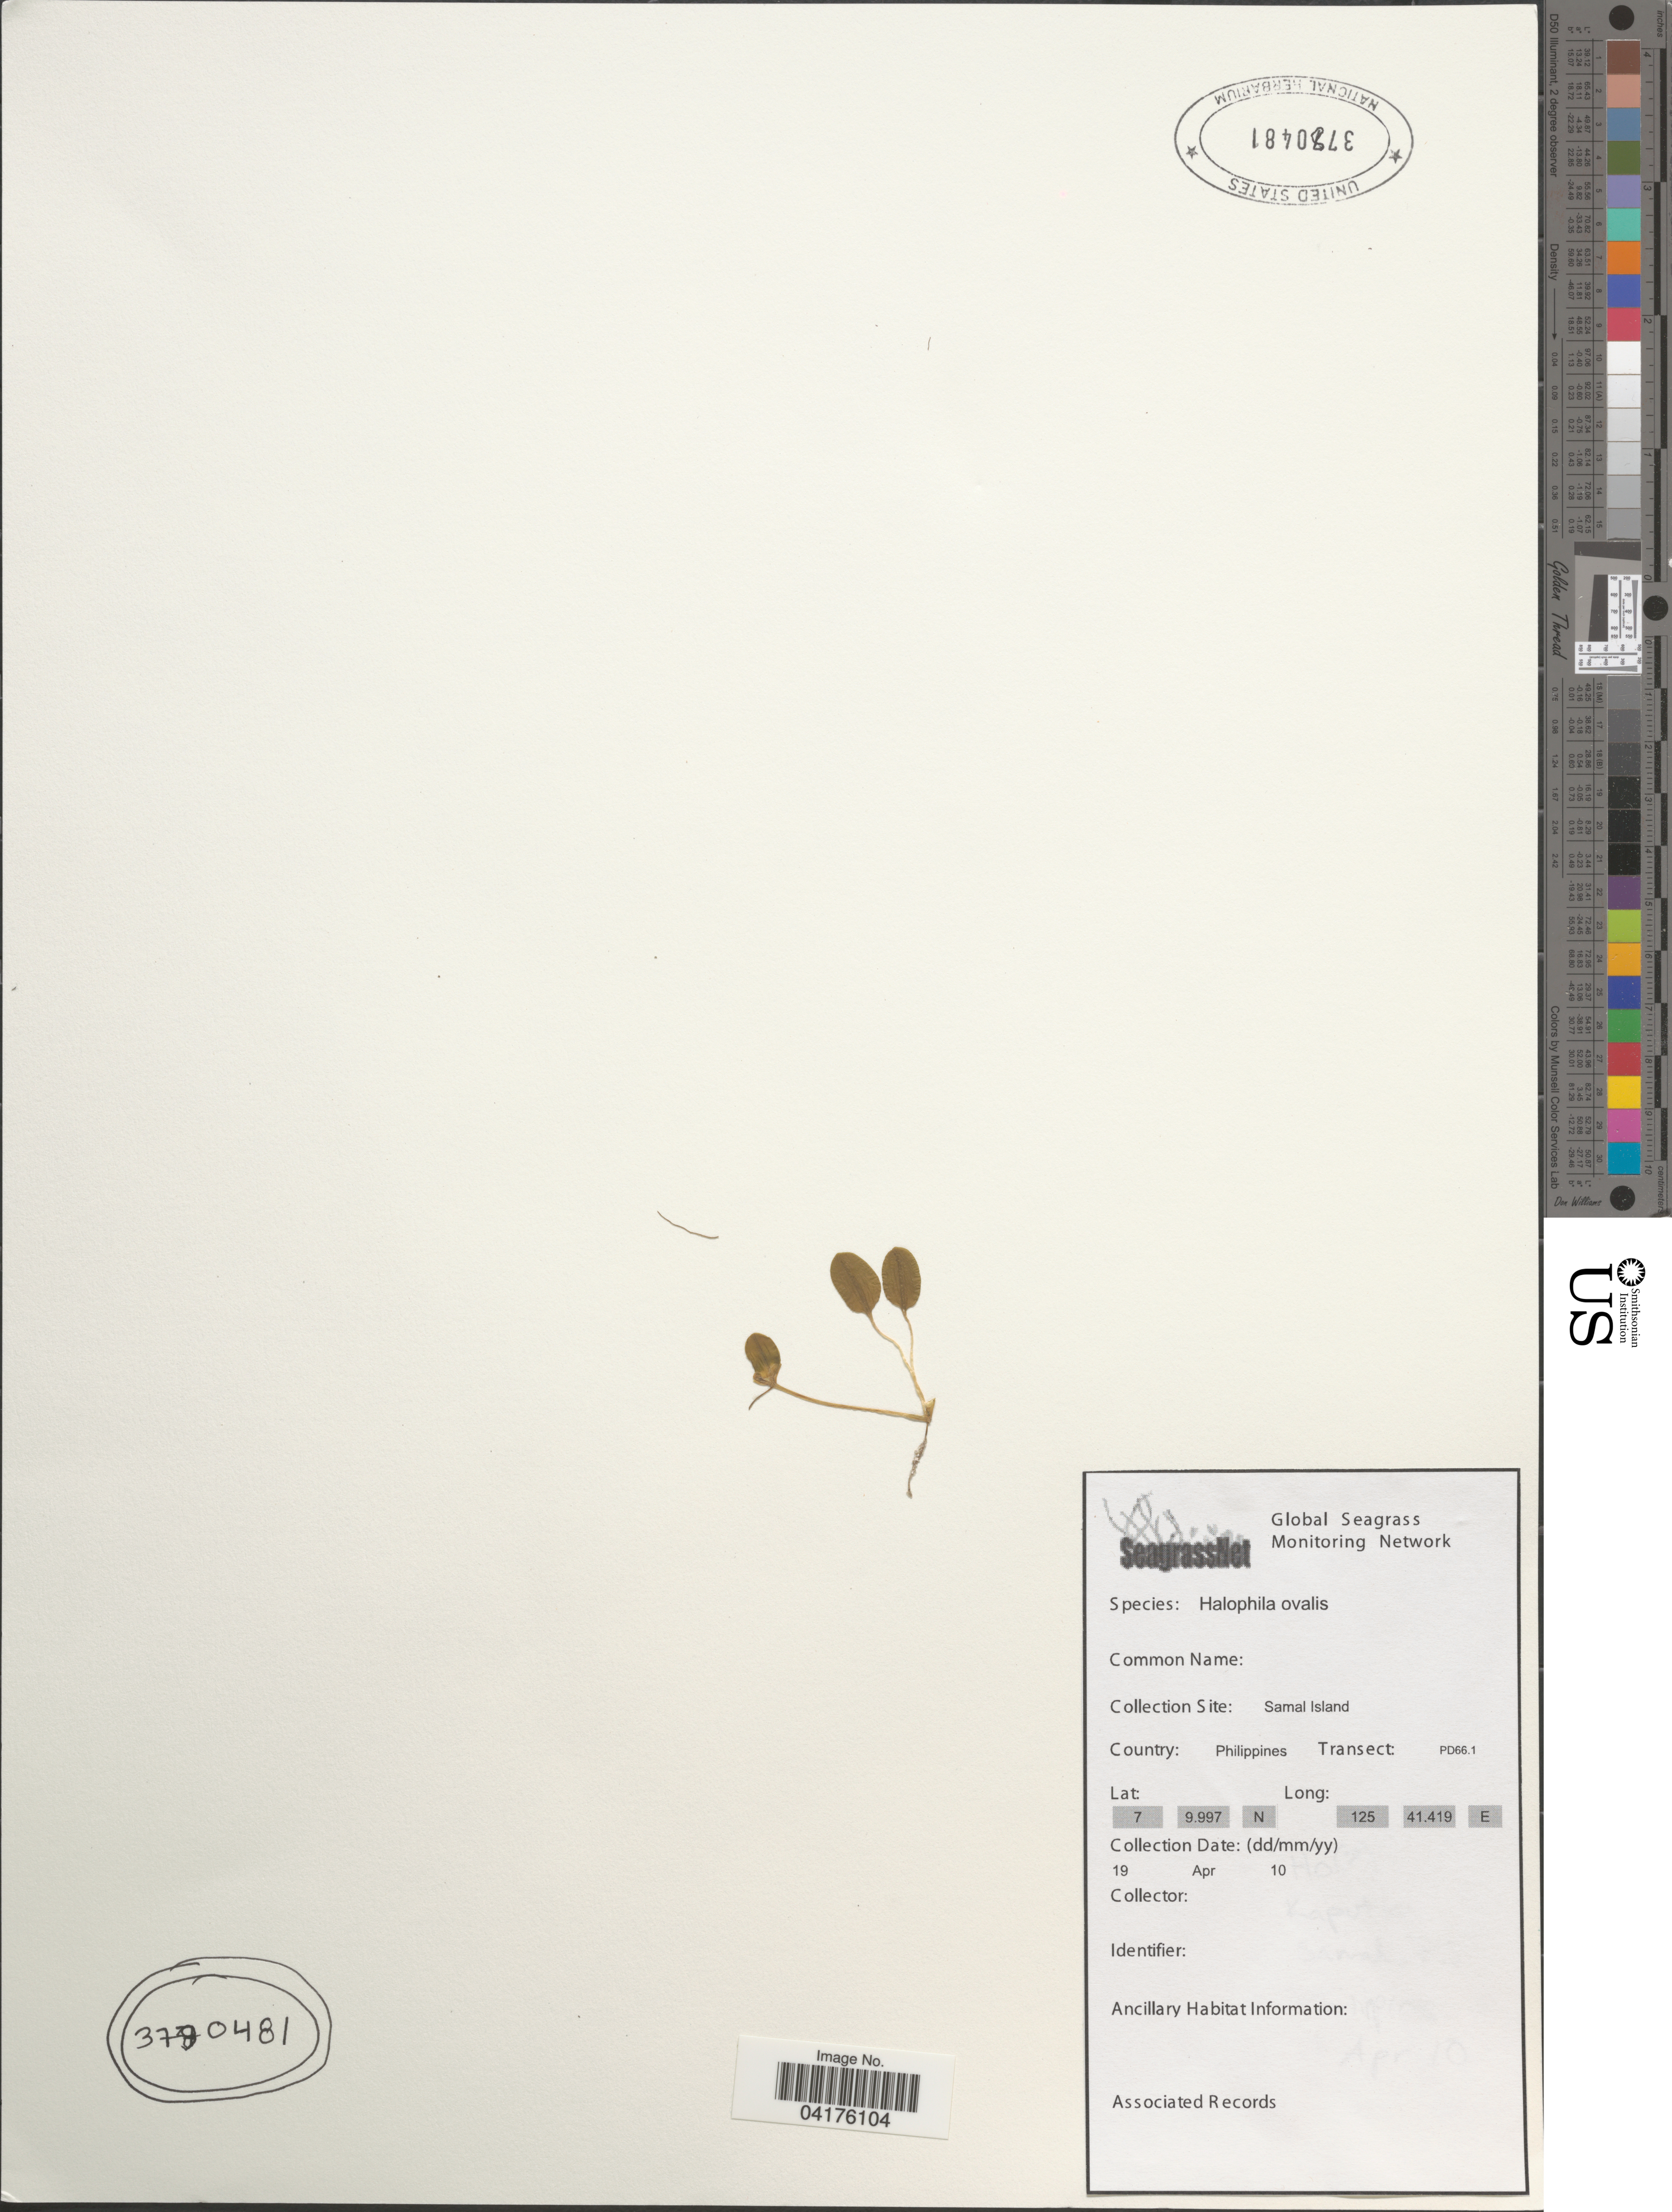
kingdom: Plantae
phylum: Tracheophyta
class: Liliopsida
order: Alismatales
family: Hydrocharitaceae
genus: Halophila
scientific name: Halophila ovalis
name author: (R. Br.) Hook. f.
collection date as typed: Transcribed d/m/y: 19/4/10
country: Philippines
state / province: Davao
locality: Samal Island. Transect: PD66.1.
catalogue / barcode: US 3780481